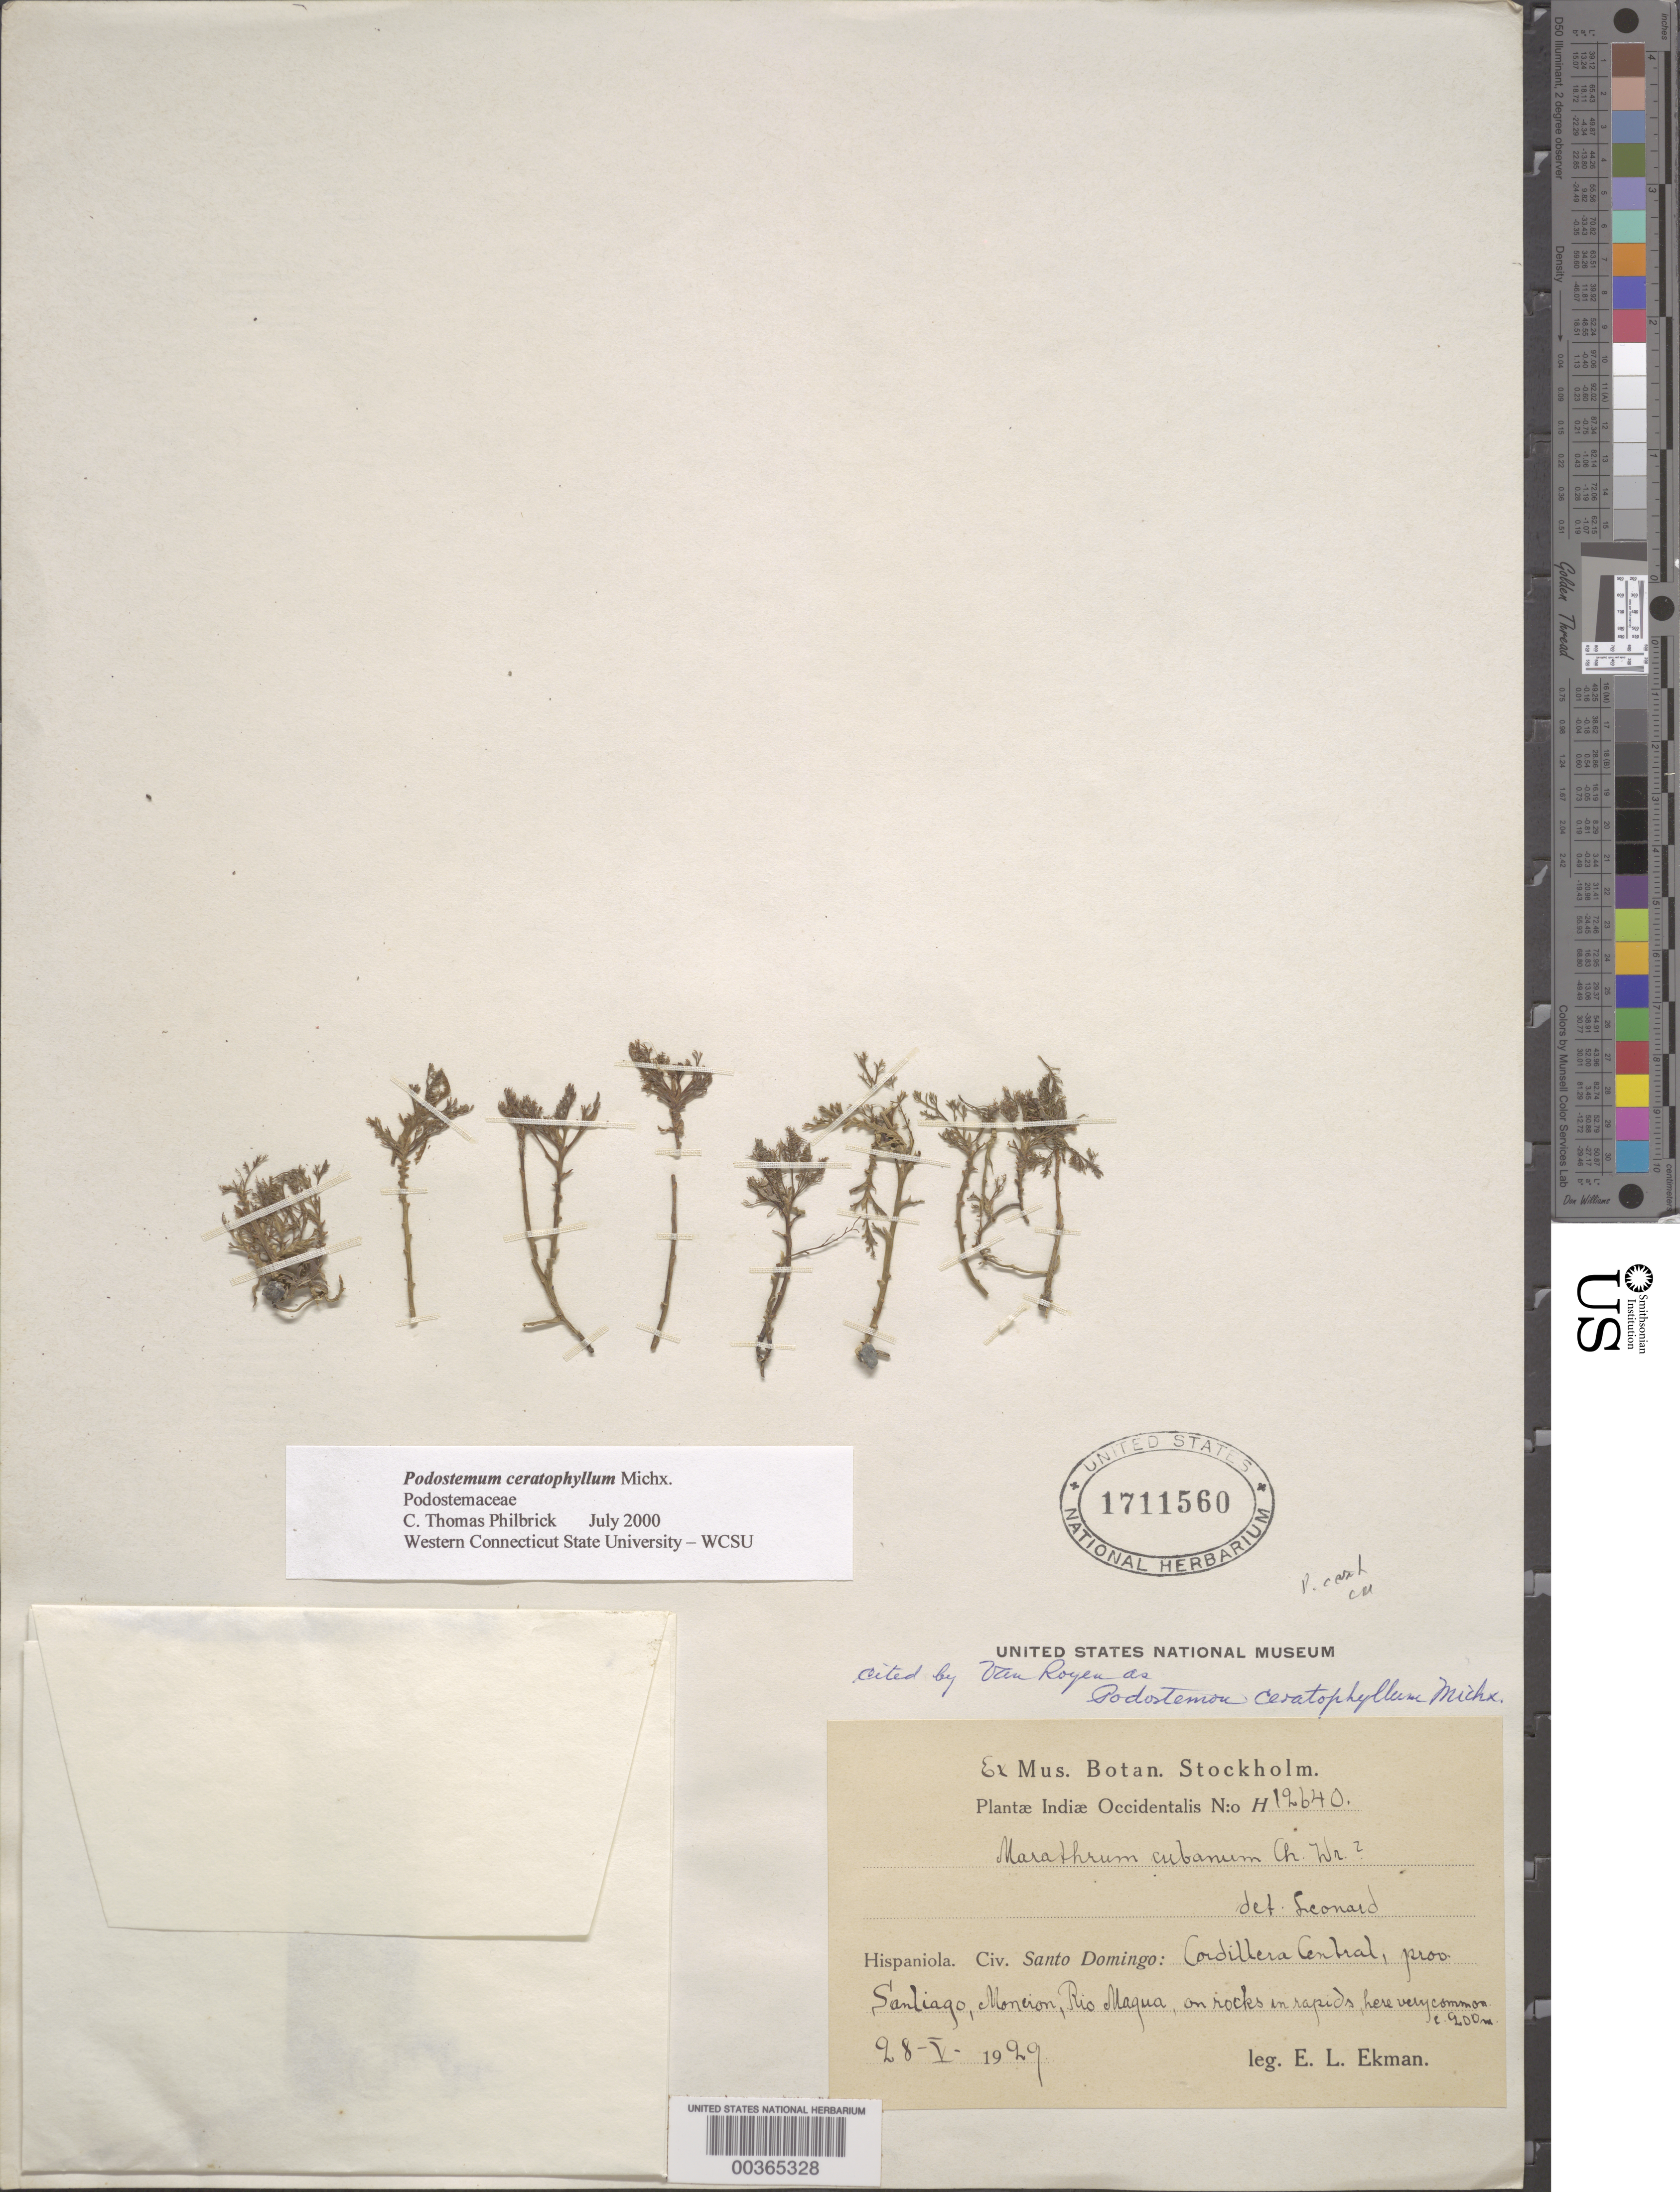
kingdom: Plantae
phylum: Tracheophyta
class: Magnoliopsida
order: Malpighiales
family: Podostemaceae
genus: Podostemum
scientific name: Podostemum ceratophylllum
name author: Michx.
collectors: E. L. Ekman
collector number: Pl. Ind. Occ. H12640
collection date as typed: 28 May 1929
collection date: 1929-05-28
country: Dominican Republic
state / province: Santiago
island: Hispaniola Island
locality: Moneron (?), rio magua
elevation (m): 900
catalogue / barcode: US 1711560